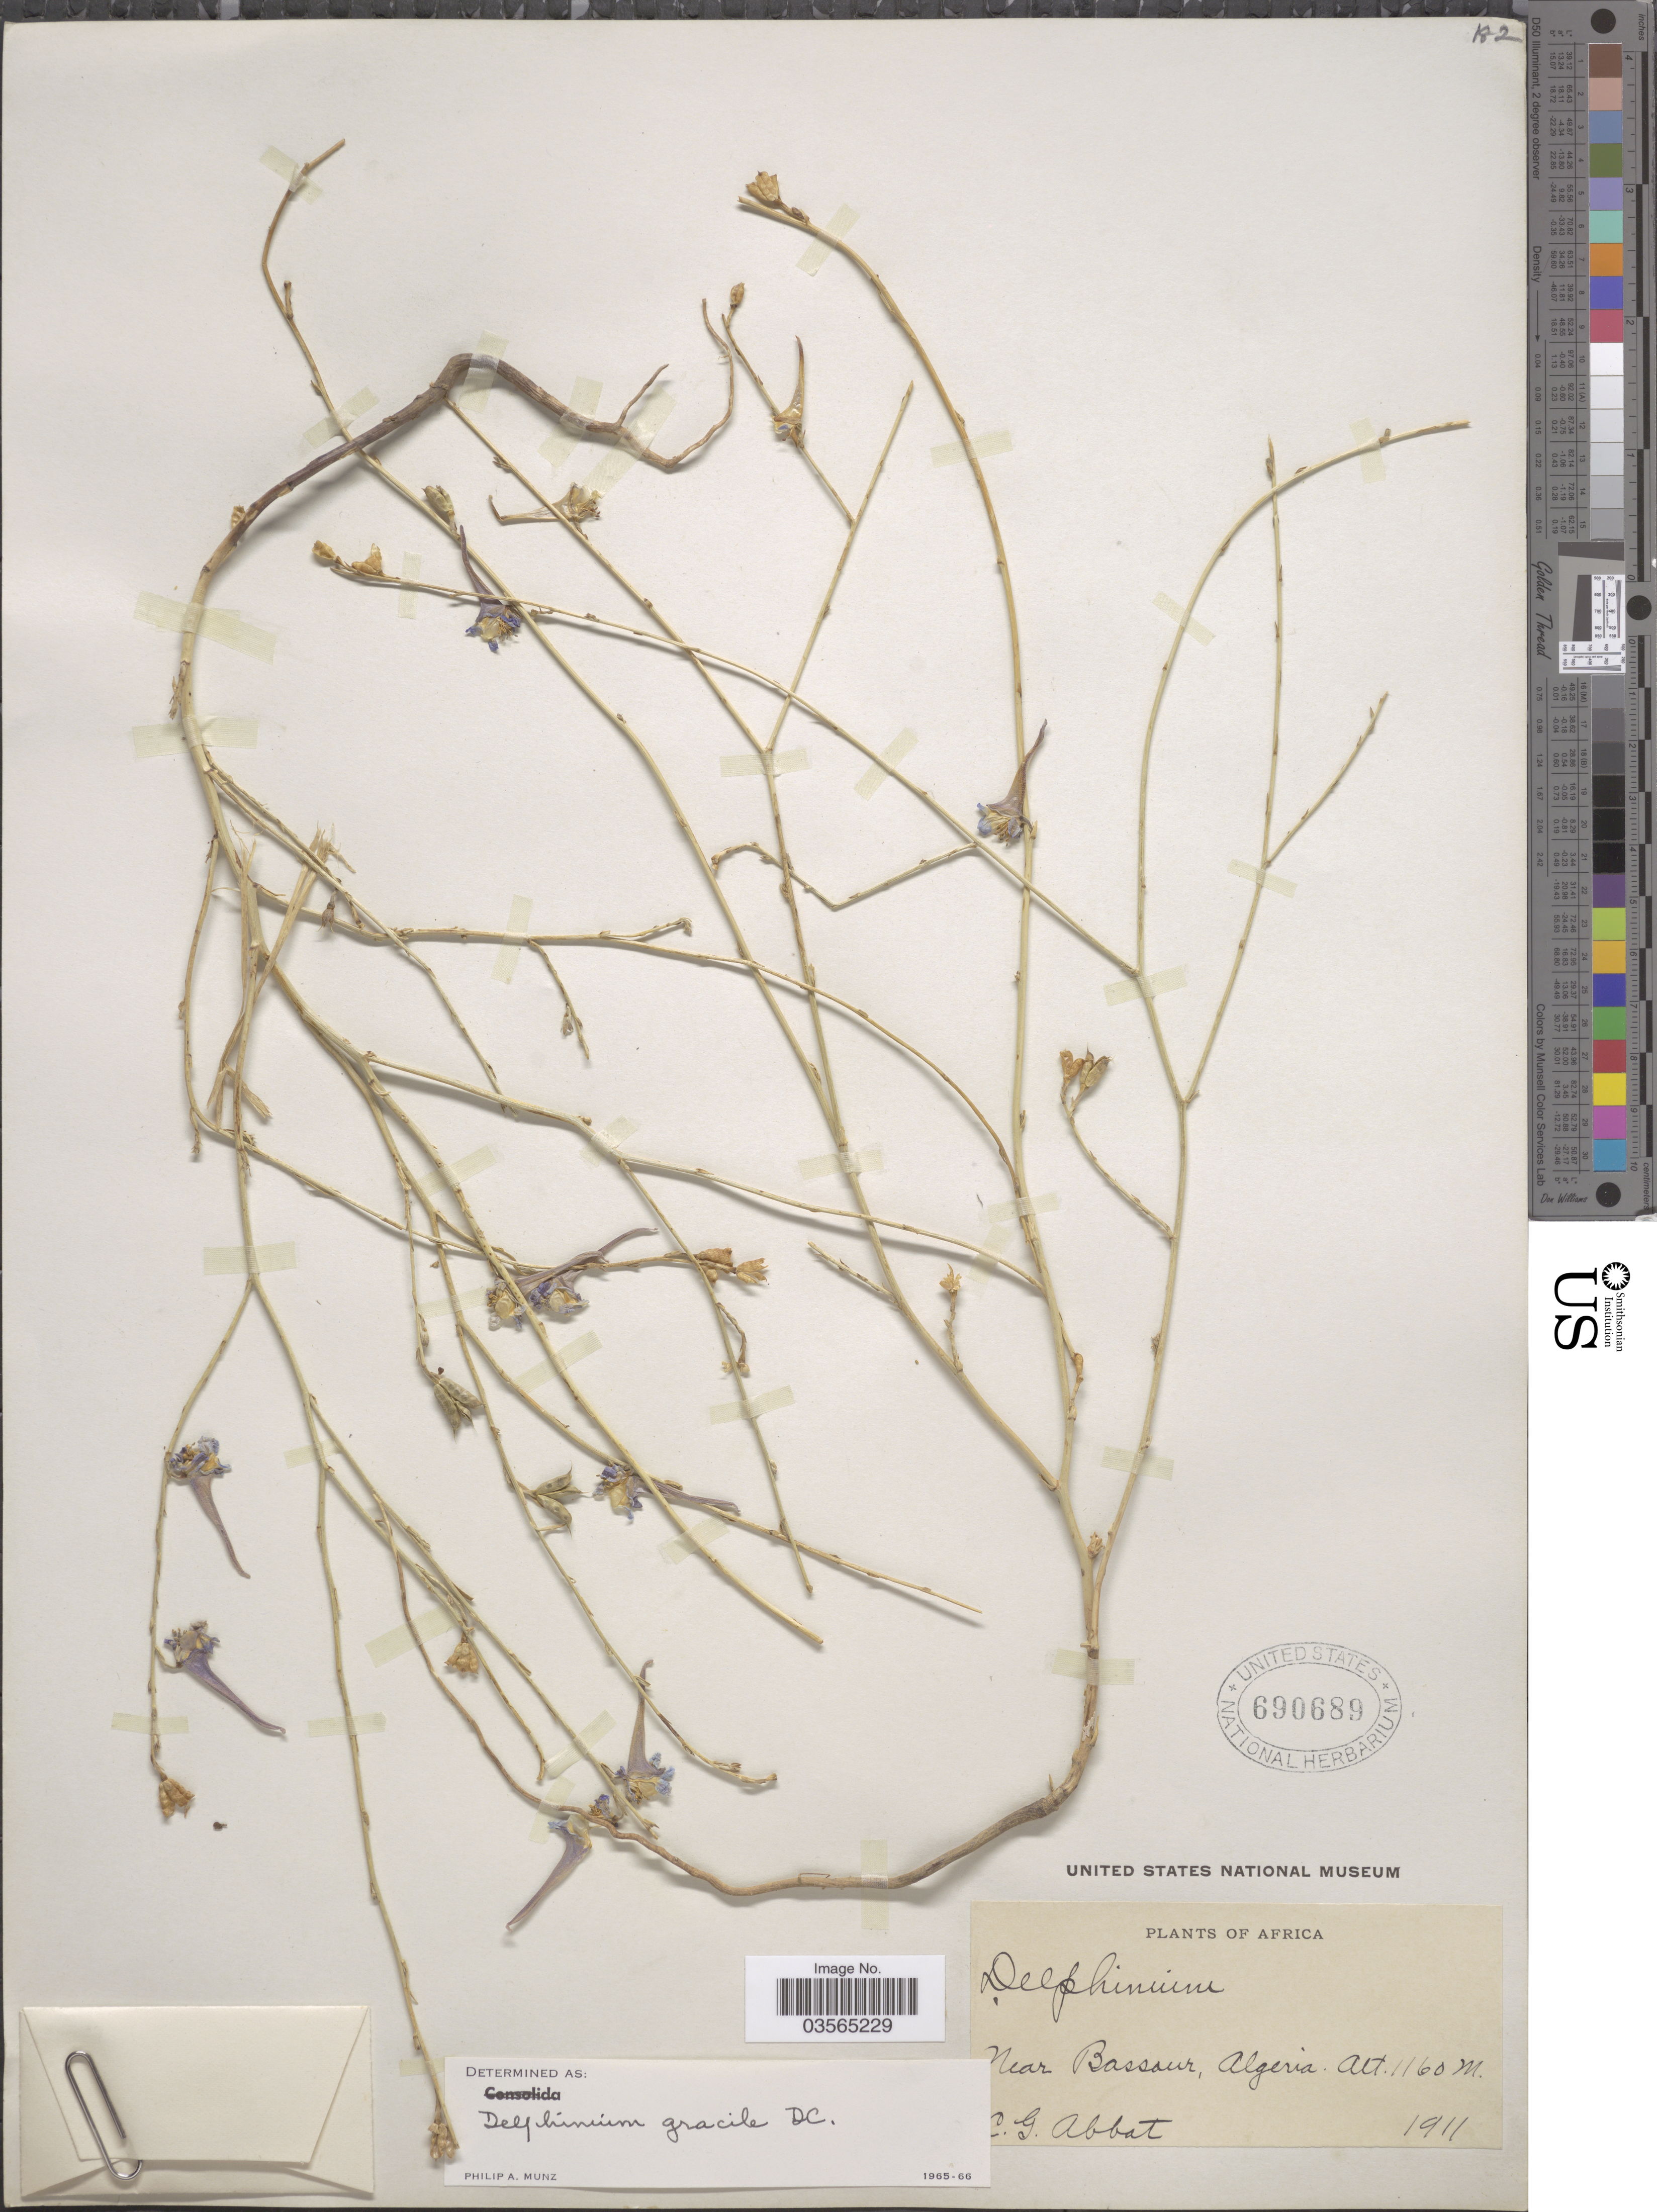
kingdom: Plantae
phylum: Tracheophyta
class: Magnoliopsida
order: Ranunculales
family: Ranunculaceae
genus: Delphinium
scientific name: Delphinium gracile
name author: DC.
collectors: C. G. Abbot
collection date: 1911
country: Algeria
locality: Near Bassaur.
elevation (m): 1160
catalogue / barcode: US 690689